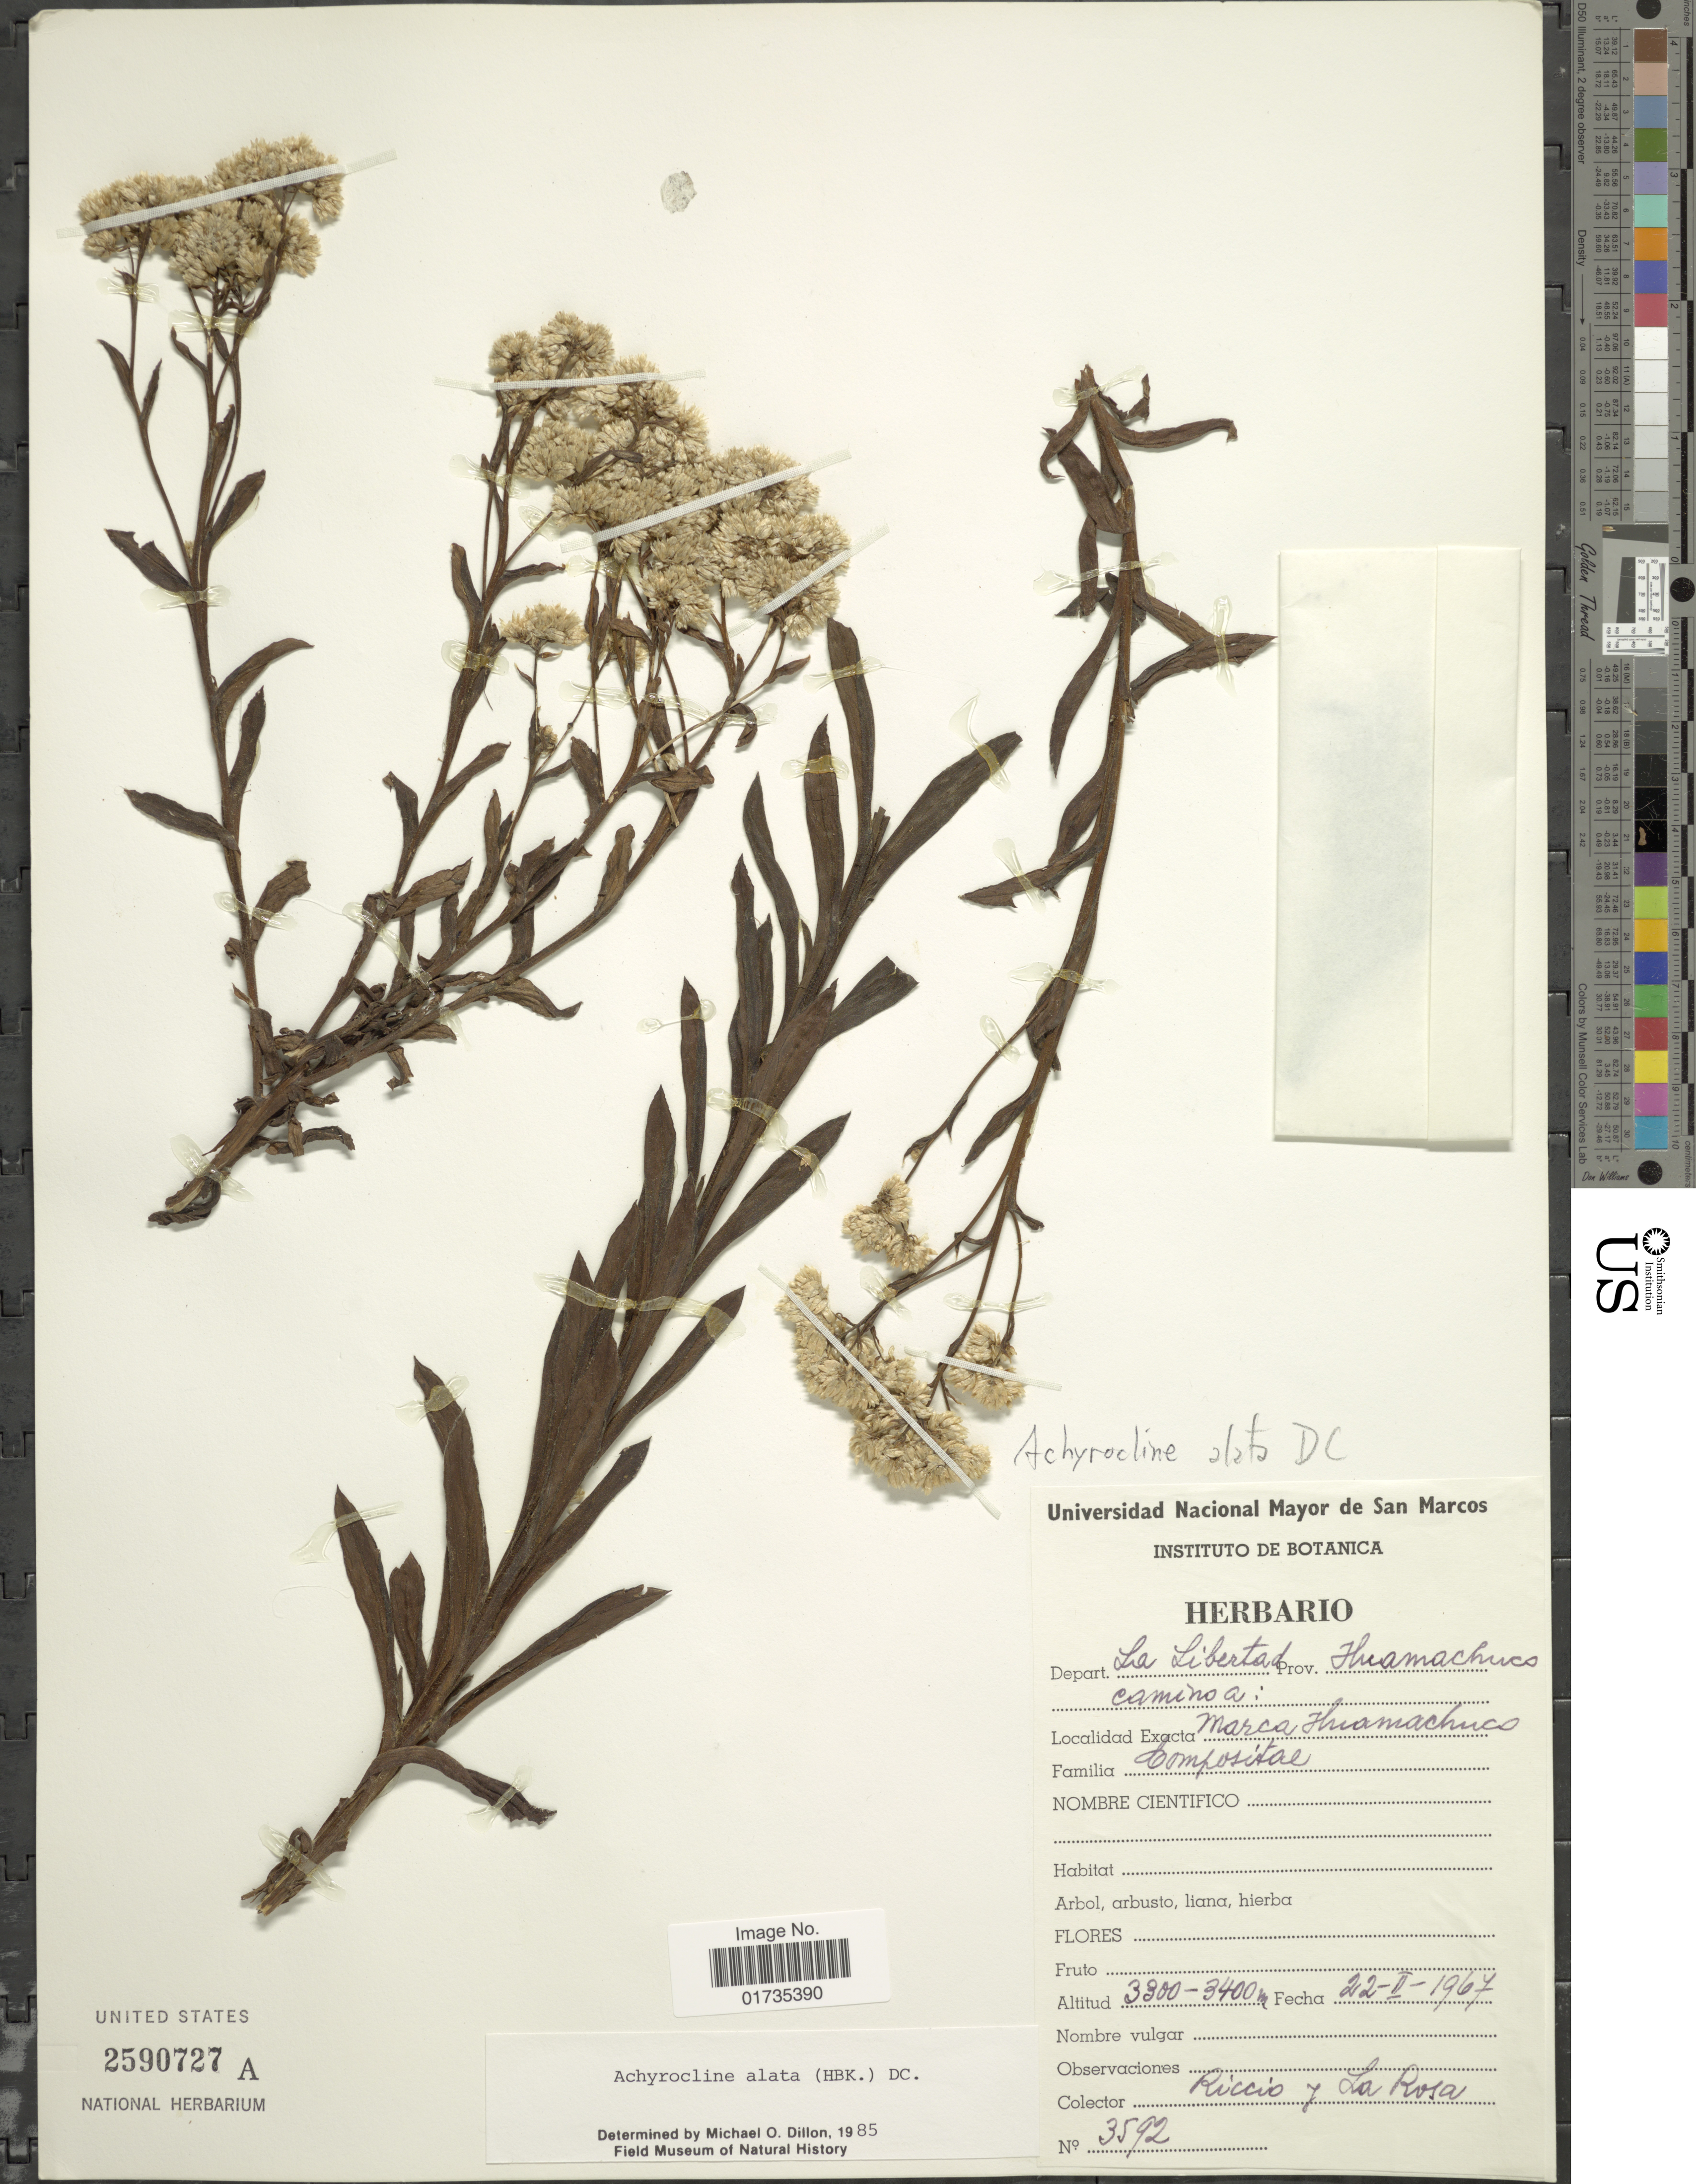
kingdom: Plantae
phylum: Tracheophyta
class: Magnoliopsida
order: Asterales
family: Asteraceae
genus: Achyrocline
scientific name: Achyrocline alata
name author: (Kunth) DC.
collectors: Riccio & -. La Rosa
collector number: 3592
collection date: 1967-01-22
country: Peru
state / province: La Libertad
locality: Depart La Libertad. Prov. Huamachuco camino a: Marca Huamachuco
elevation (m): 3300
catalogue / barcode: US 2590727A